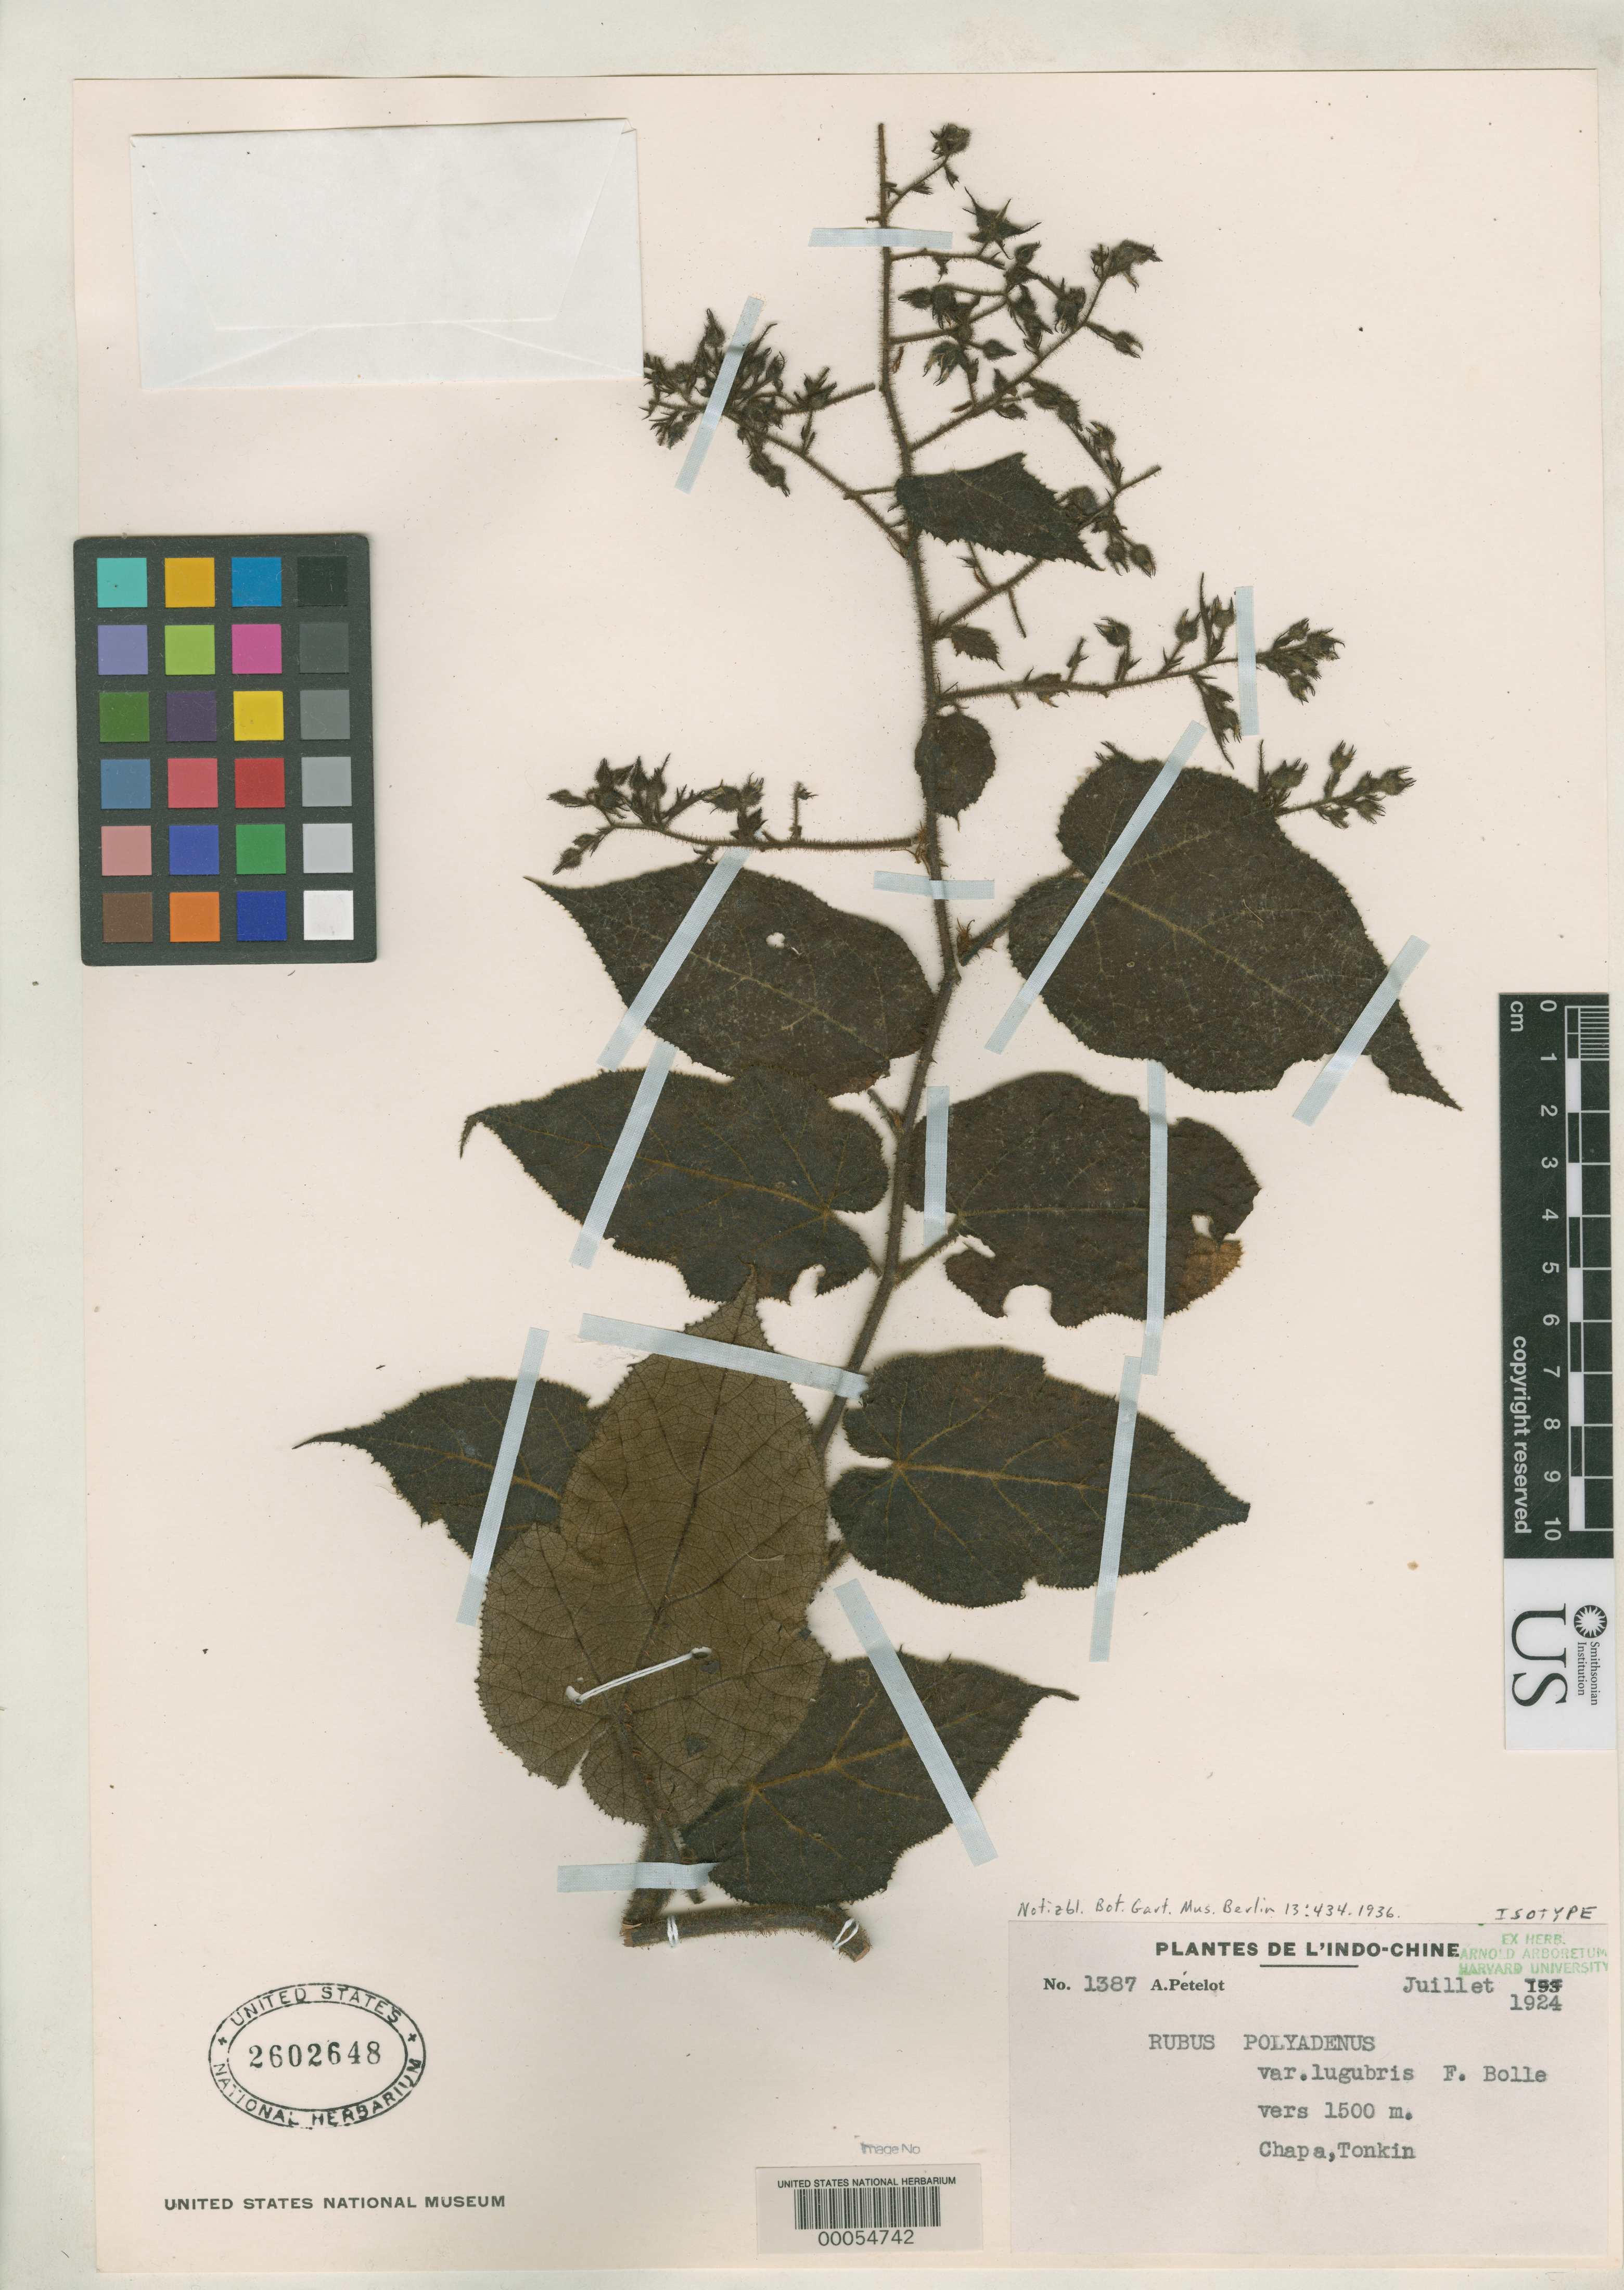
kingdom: Plantae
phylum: Tracheophyta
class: Magnoliopsida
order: Rosales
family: Rosaceae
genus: Rubus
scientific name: Rubus polyadenus var. lugubris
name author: F. Bolle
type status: Isotype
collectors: A. Petelot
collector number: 1387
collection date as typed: Jul 1924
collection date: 1924-07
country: Vietnam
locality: Chapa, Tonkin.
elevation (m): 1500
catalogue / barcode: US 2602648